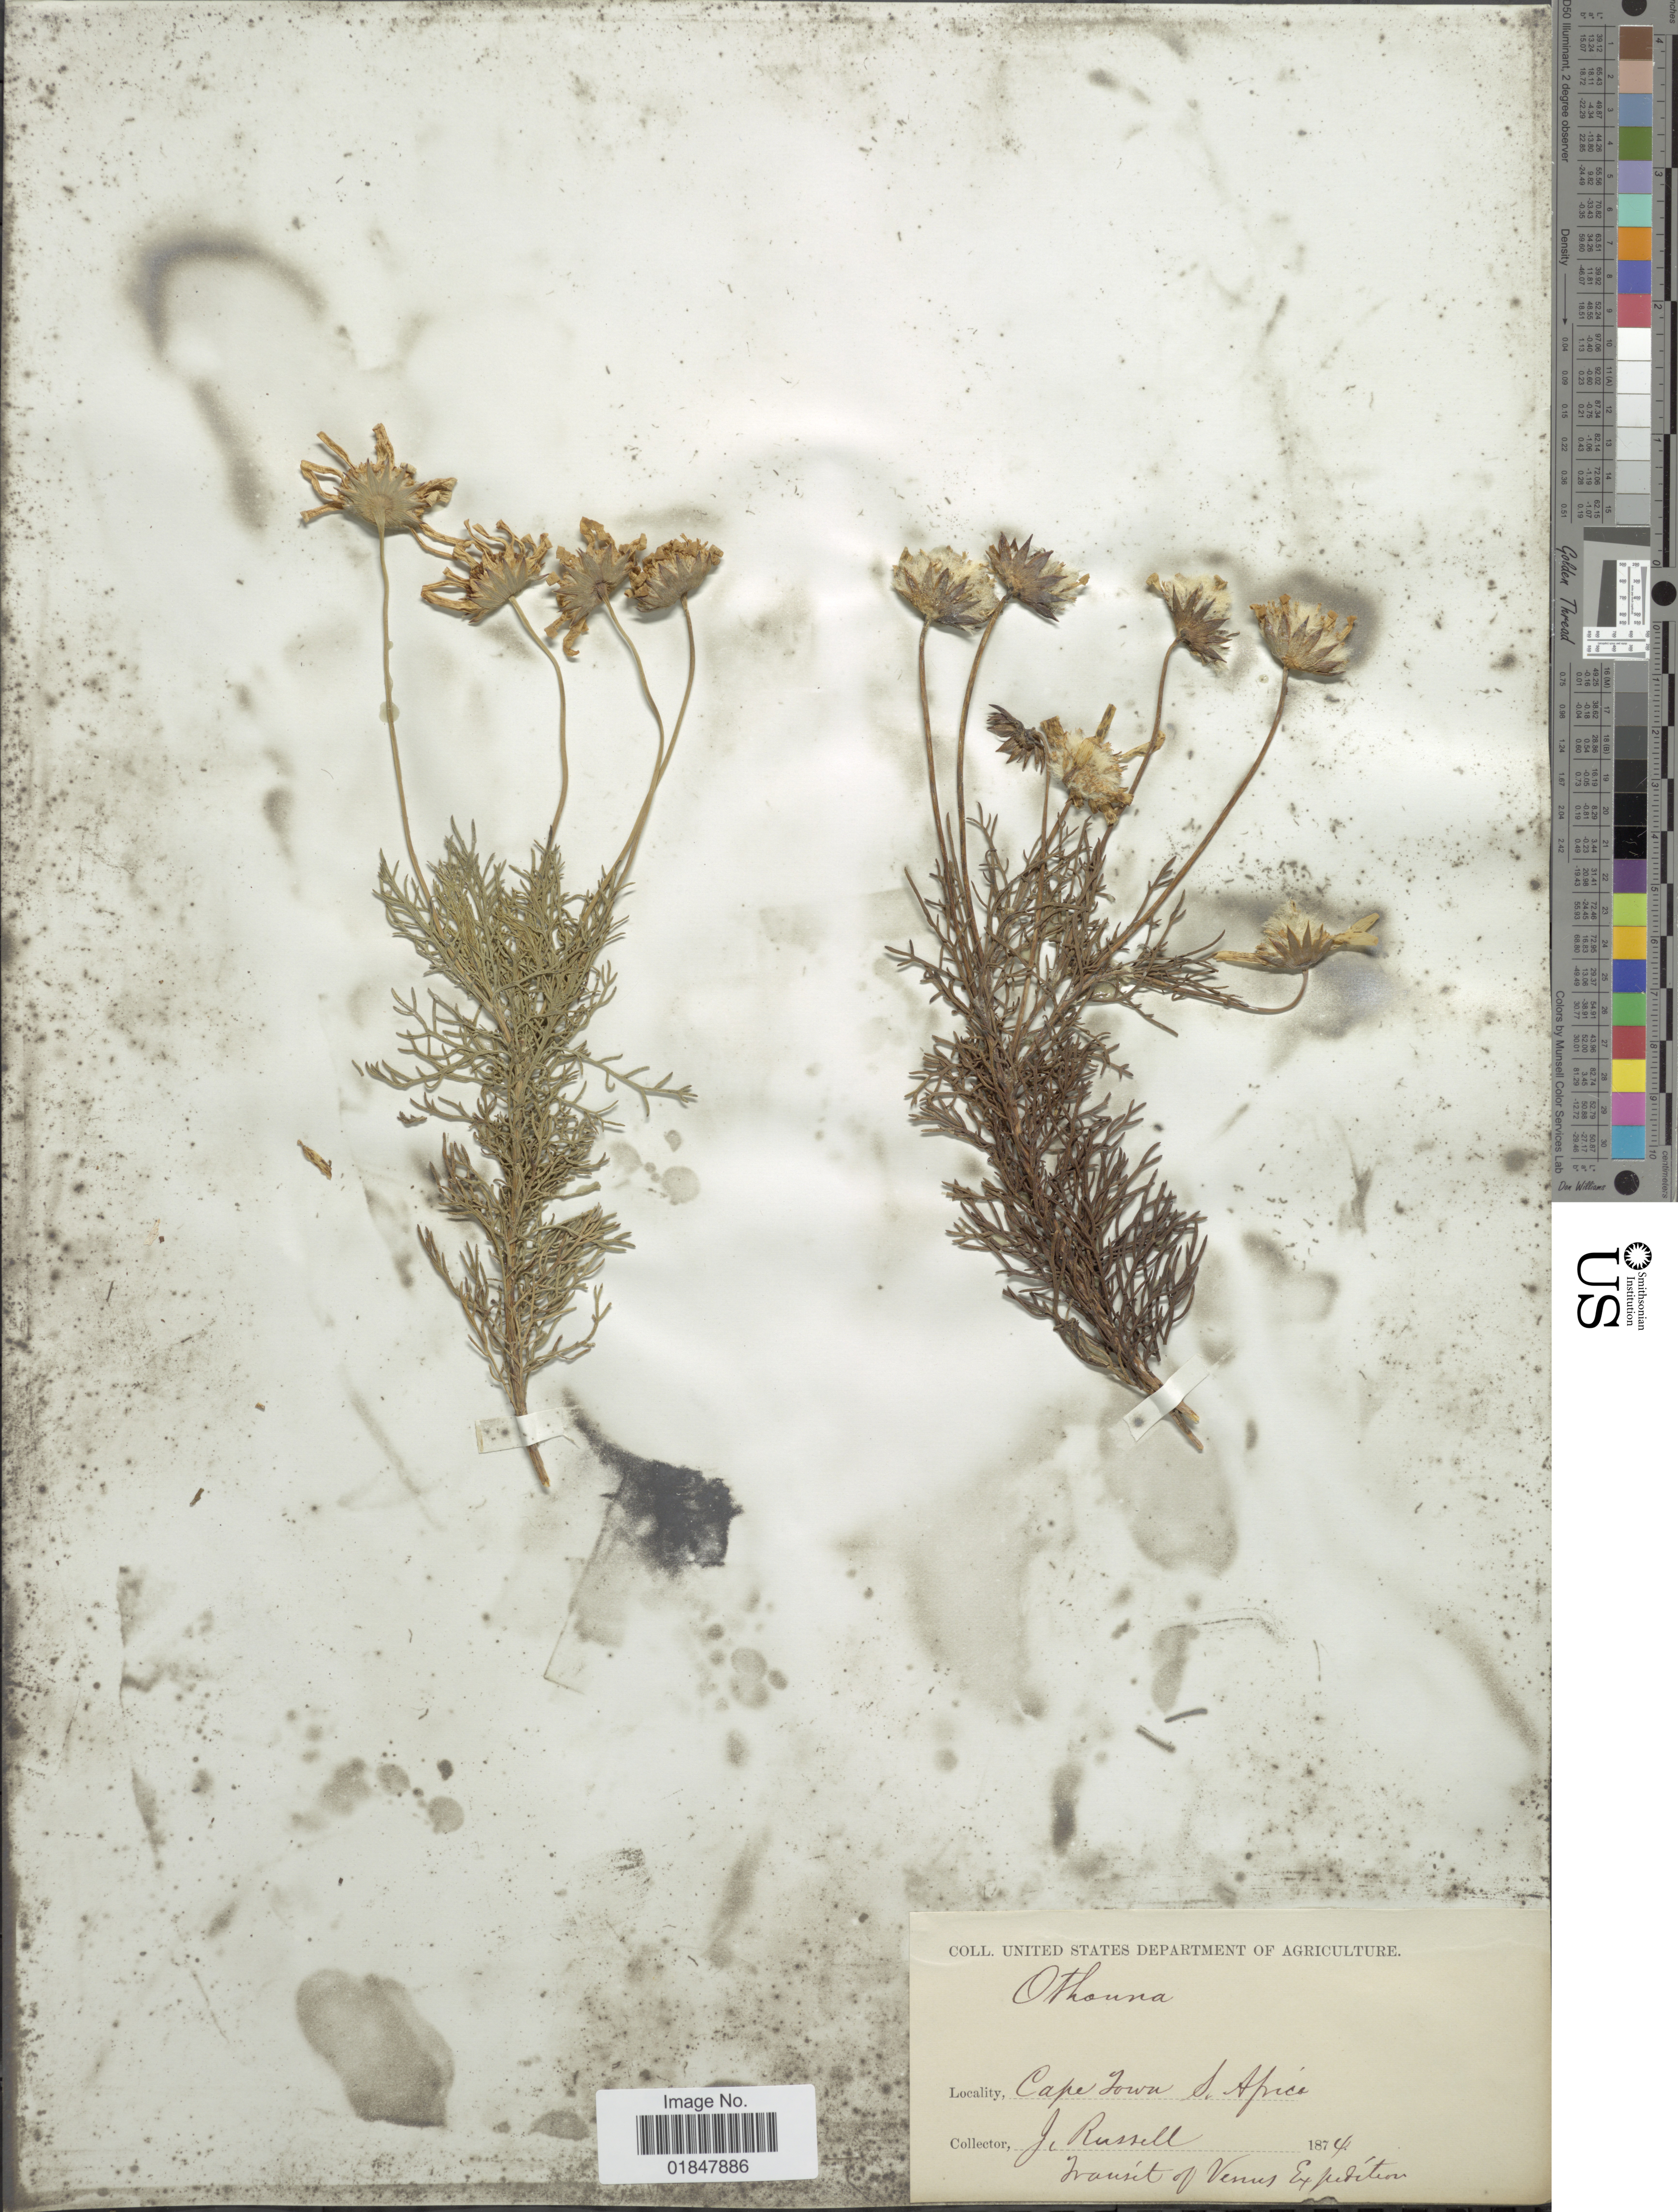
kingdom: Plantae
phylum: Tracheophyta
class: Magnoliopsida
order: Asterales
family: Asteraceae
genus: Othonna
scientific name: Othonna sp.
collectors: J. Russell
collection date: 1874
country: South Africa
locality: Cape Town